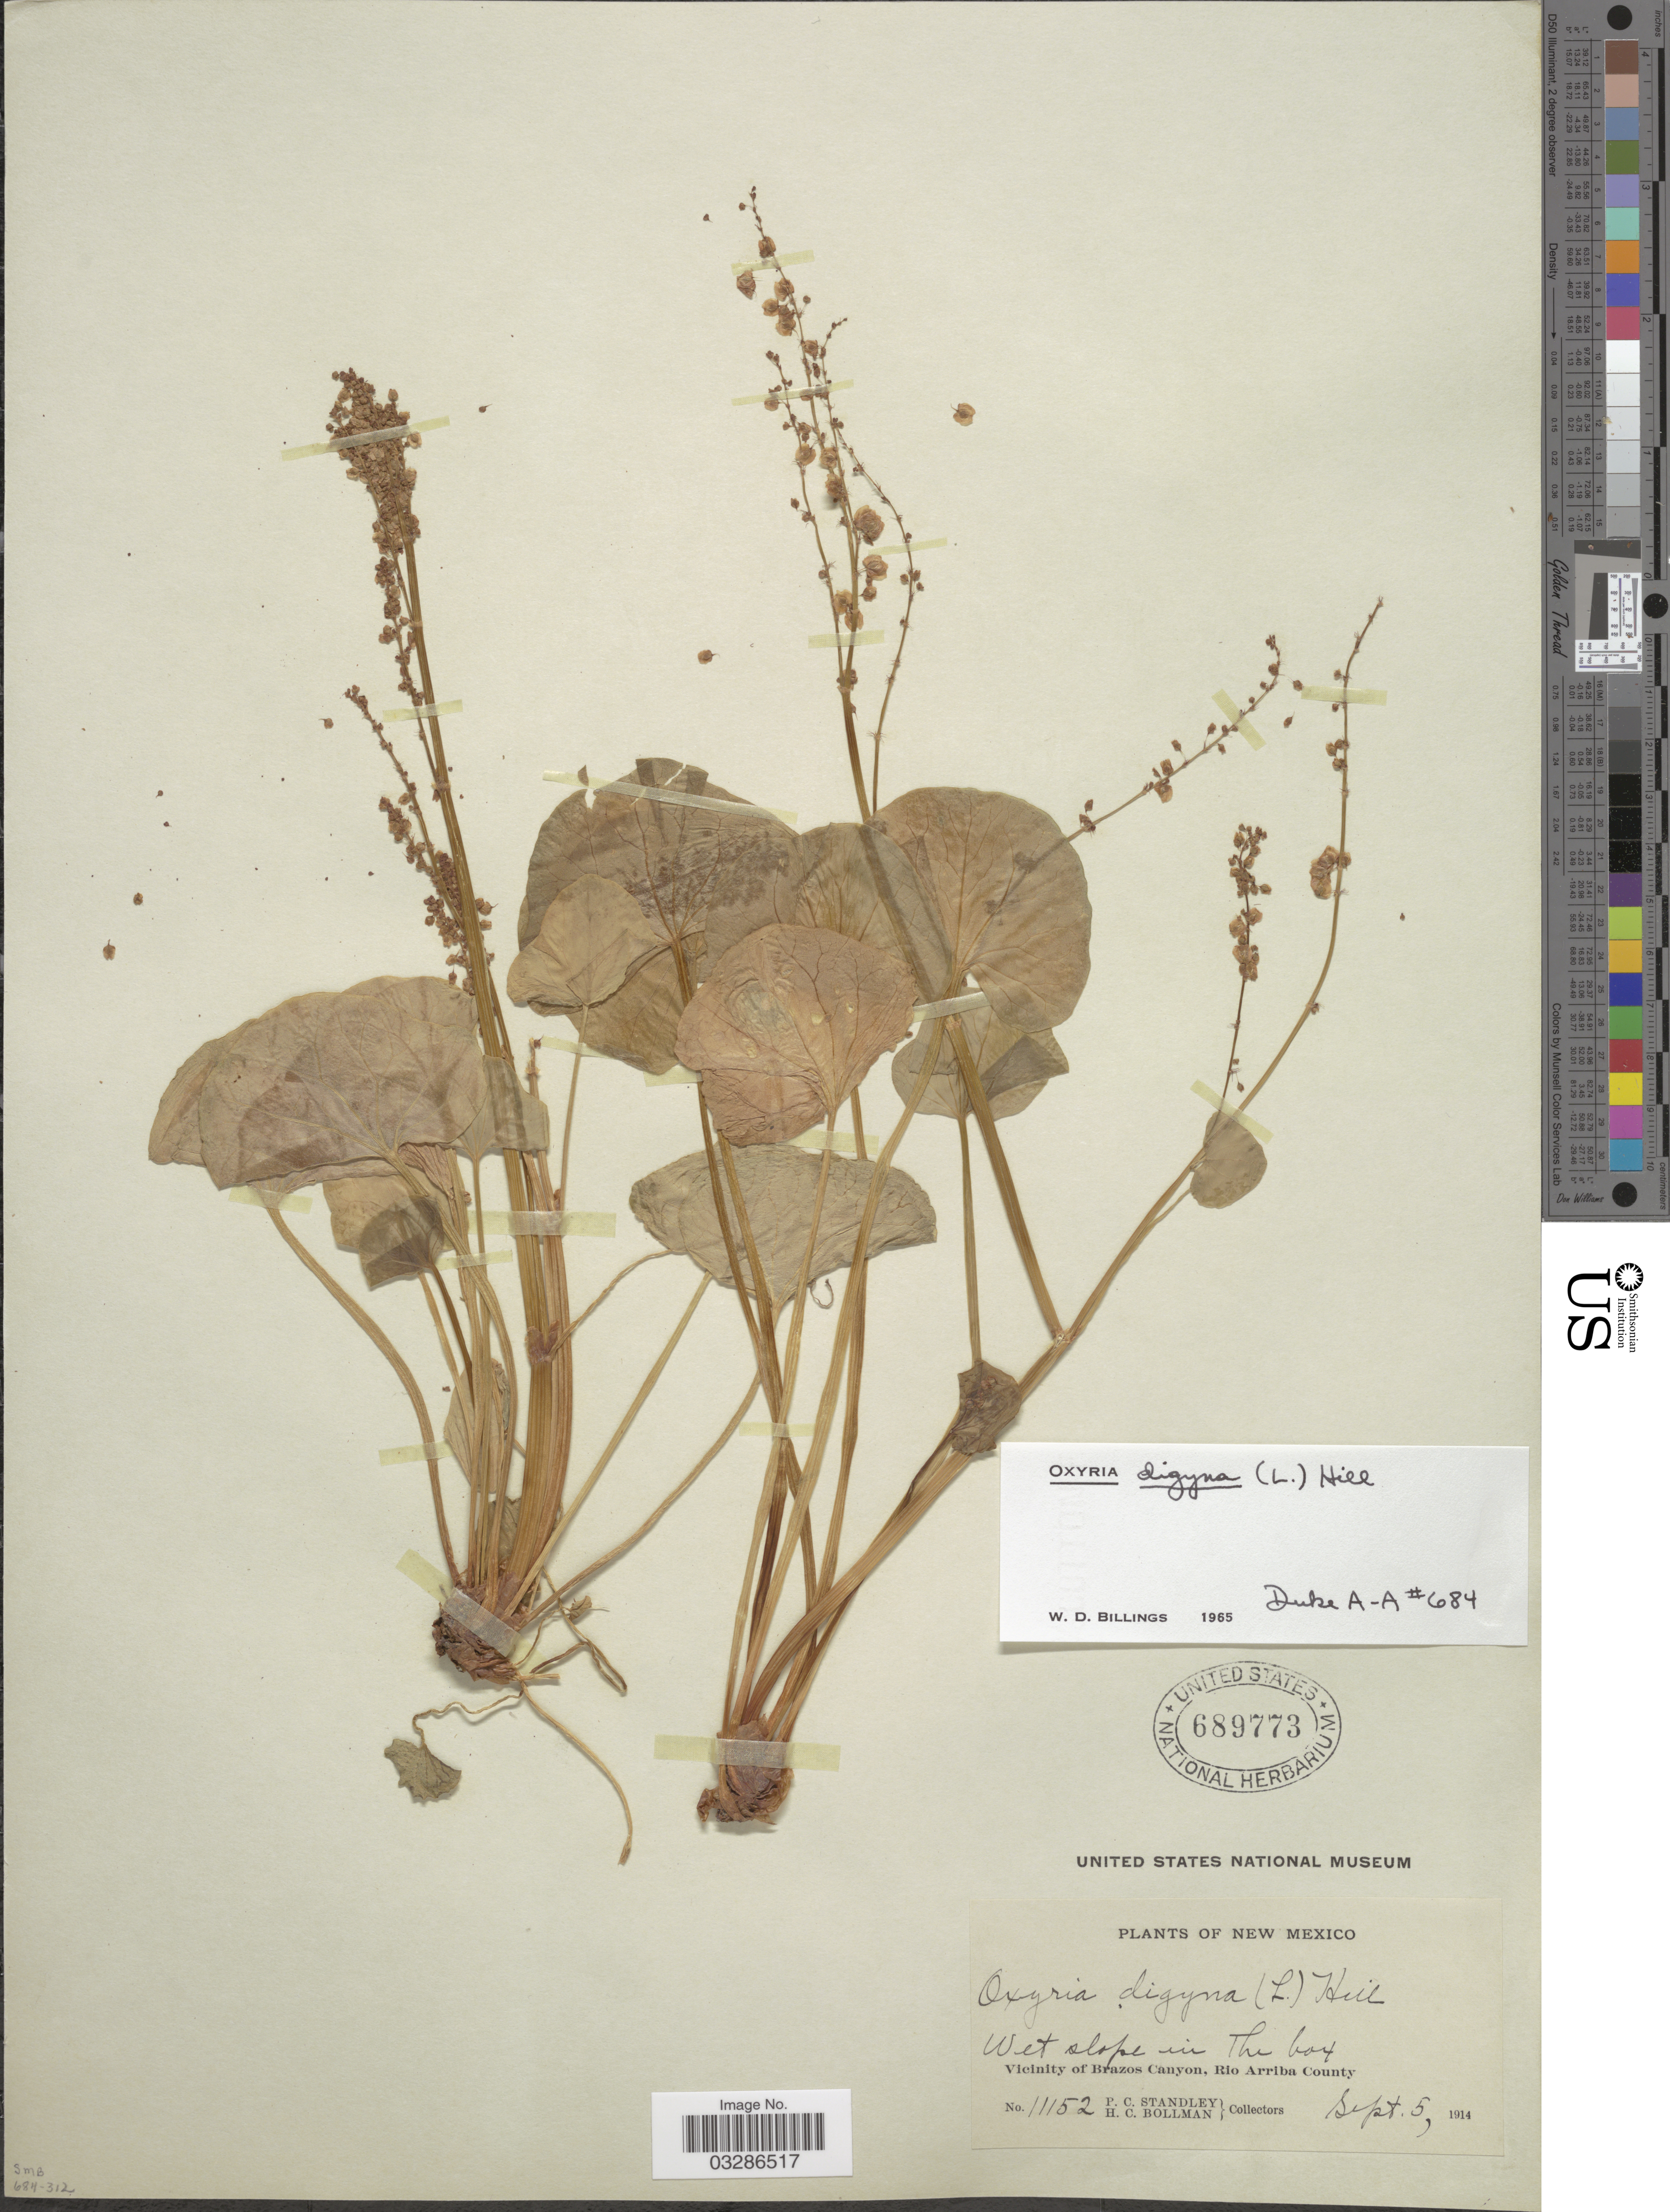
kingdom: Plantae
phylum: Tracheophyta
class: Magnoliopsida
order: Caryophyllales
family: Polygonaceae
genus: Oxyria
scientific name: Oxyria digyna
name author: (L.) Hill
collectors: P. C. Standley & H. C. Bollman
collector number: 11152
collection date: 1914-09-05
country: United States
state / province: New Mexico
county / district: Rio Arriba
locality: Wet slope in the box, vicinity of Brazos Canyon, Rio Arriba County.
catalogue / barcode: US 689773